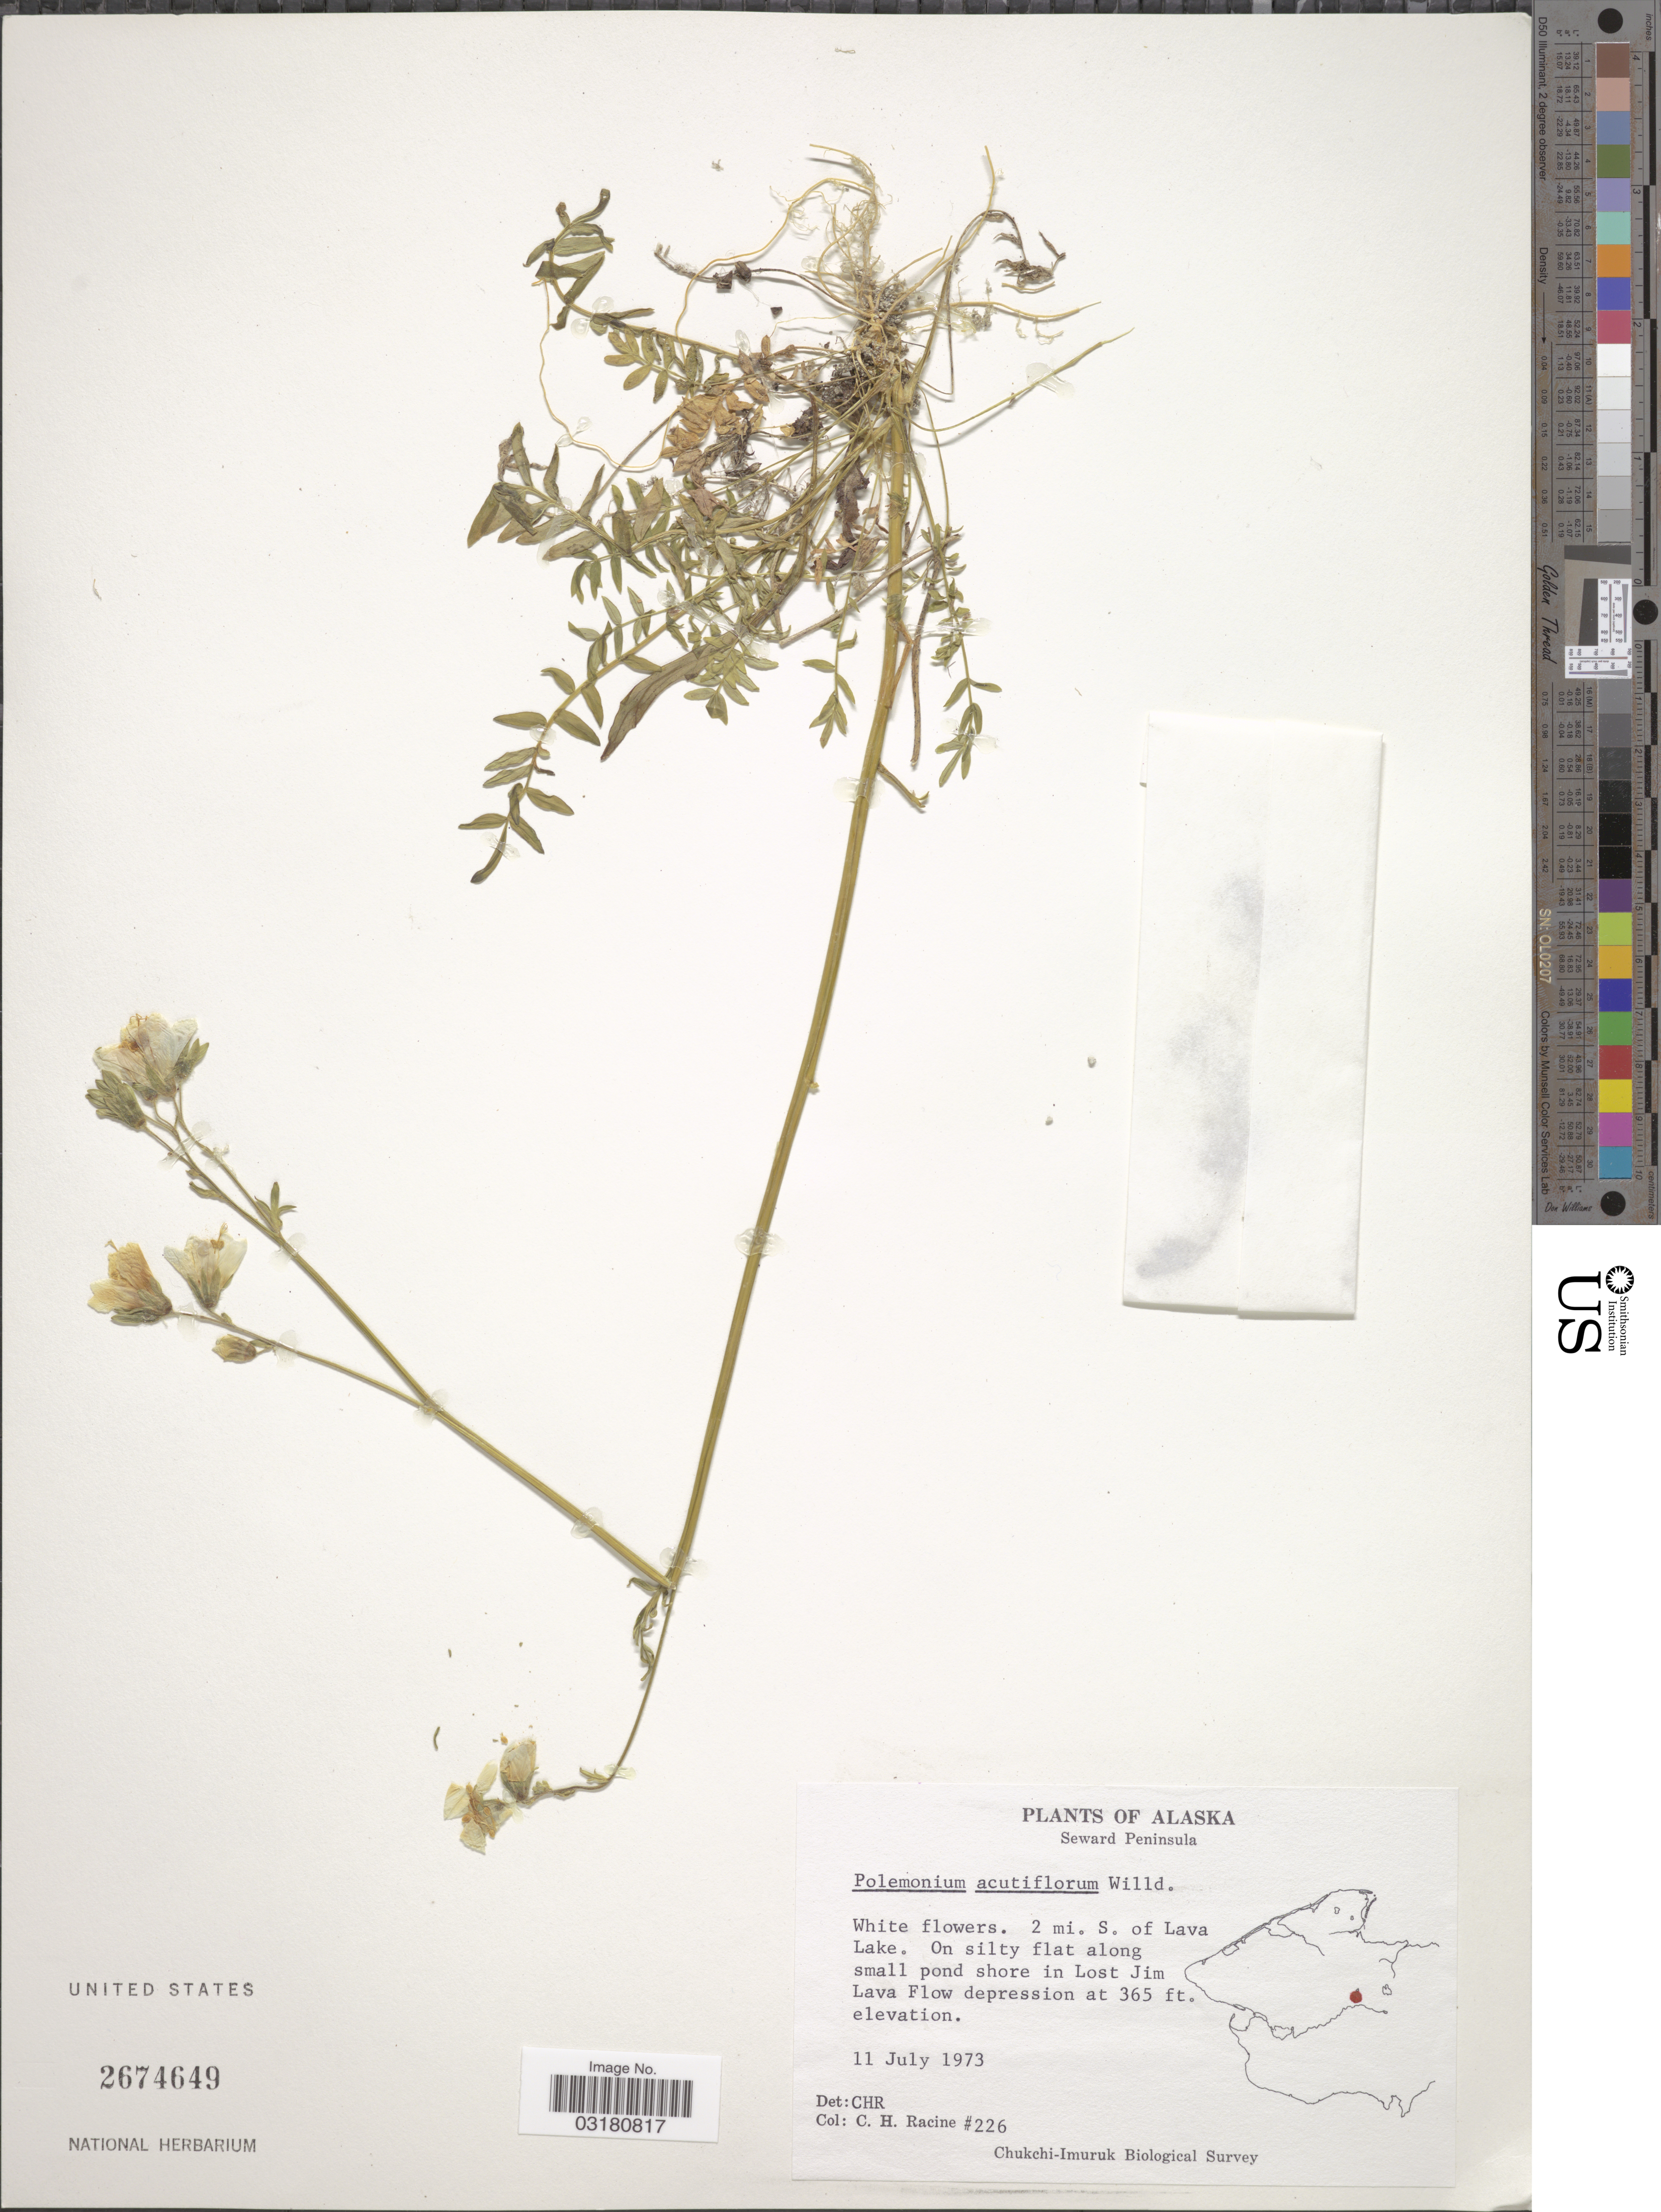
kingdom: Plantae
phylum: Tracheophyta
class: Magnoliopsida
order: Ericales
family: Polemoniaceae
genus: Polemonium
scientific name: Polemonium acutiflorum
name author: Willd. ex Roem. & Schult.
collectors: C. Racine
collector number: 226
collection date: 1973-07-11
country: United States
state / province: Alaska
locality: Seward Peninsula. 2 mi. S. of Lava Lake. On silty flat along small pond shore in Lost Jim Lava Flow depression.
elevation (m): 111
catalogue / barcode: US 2674649